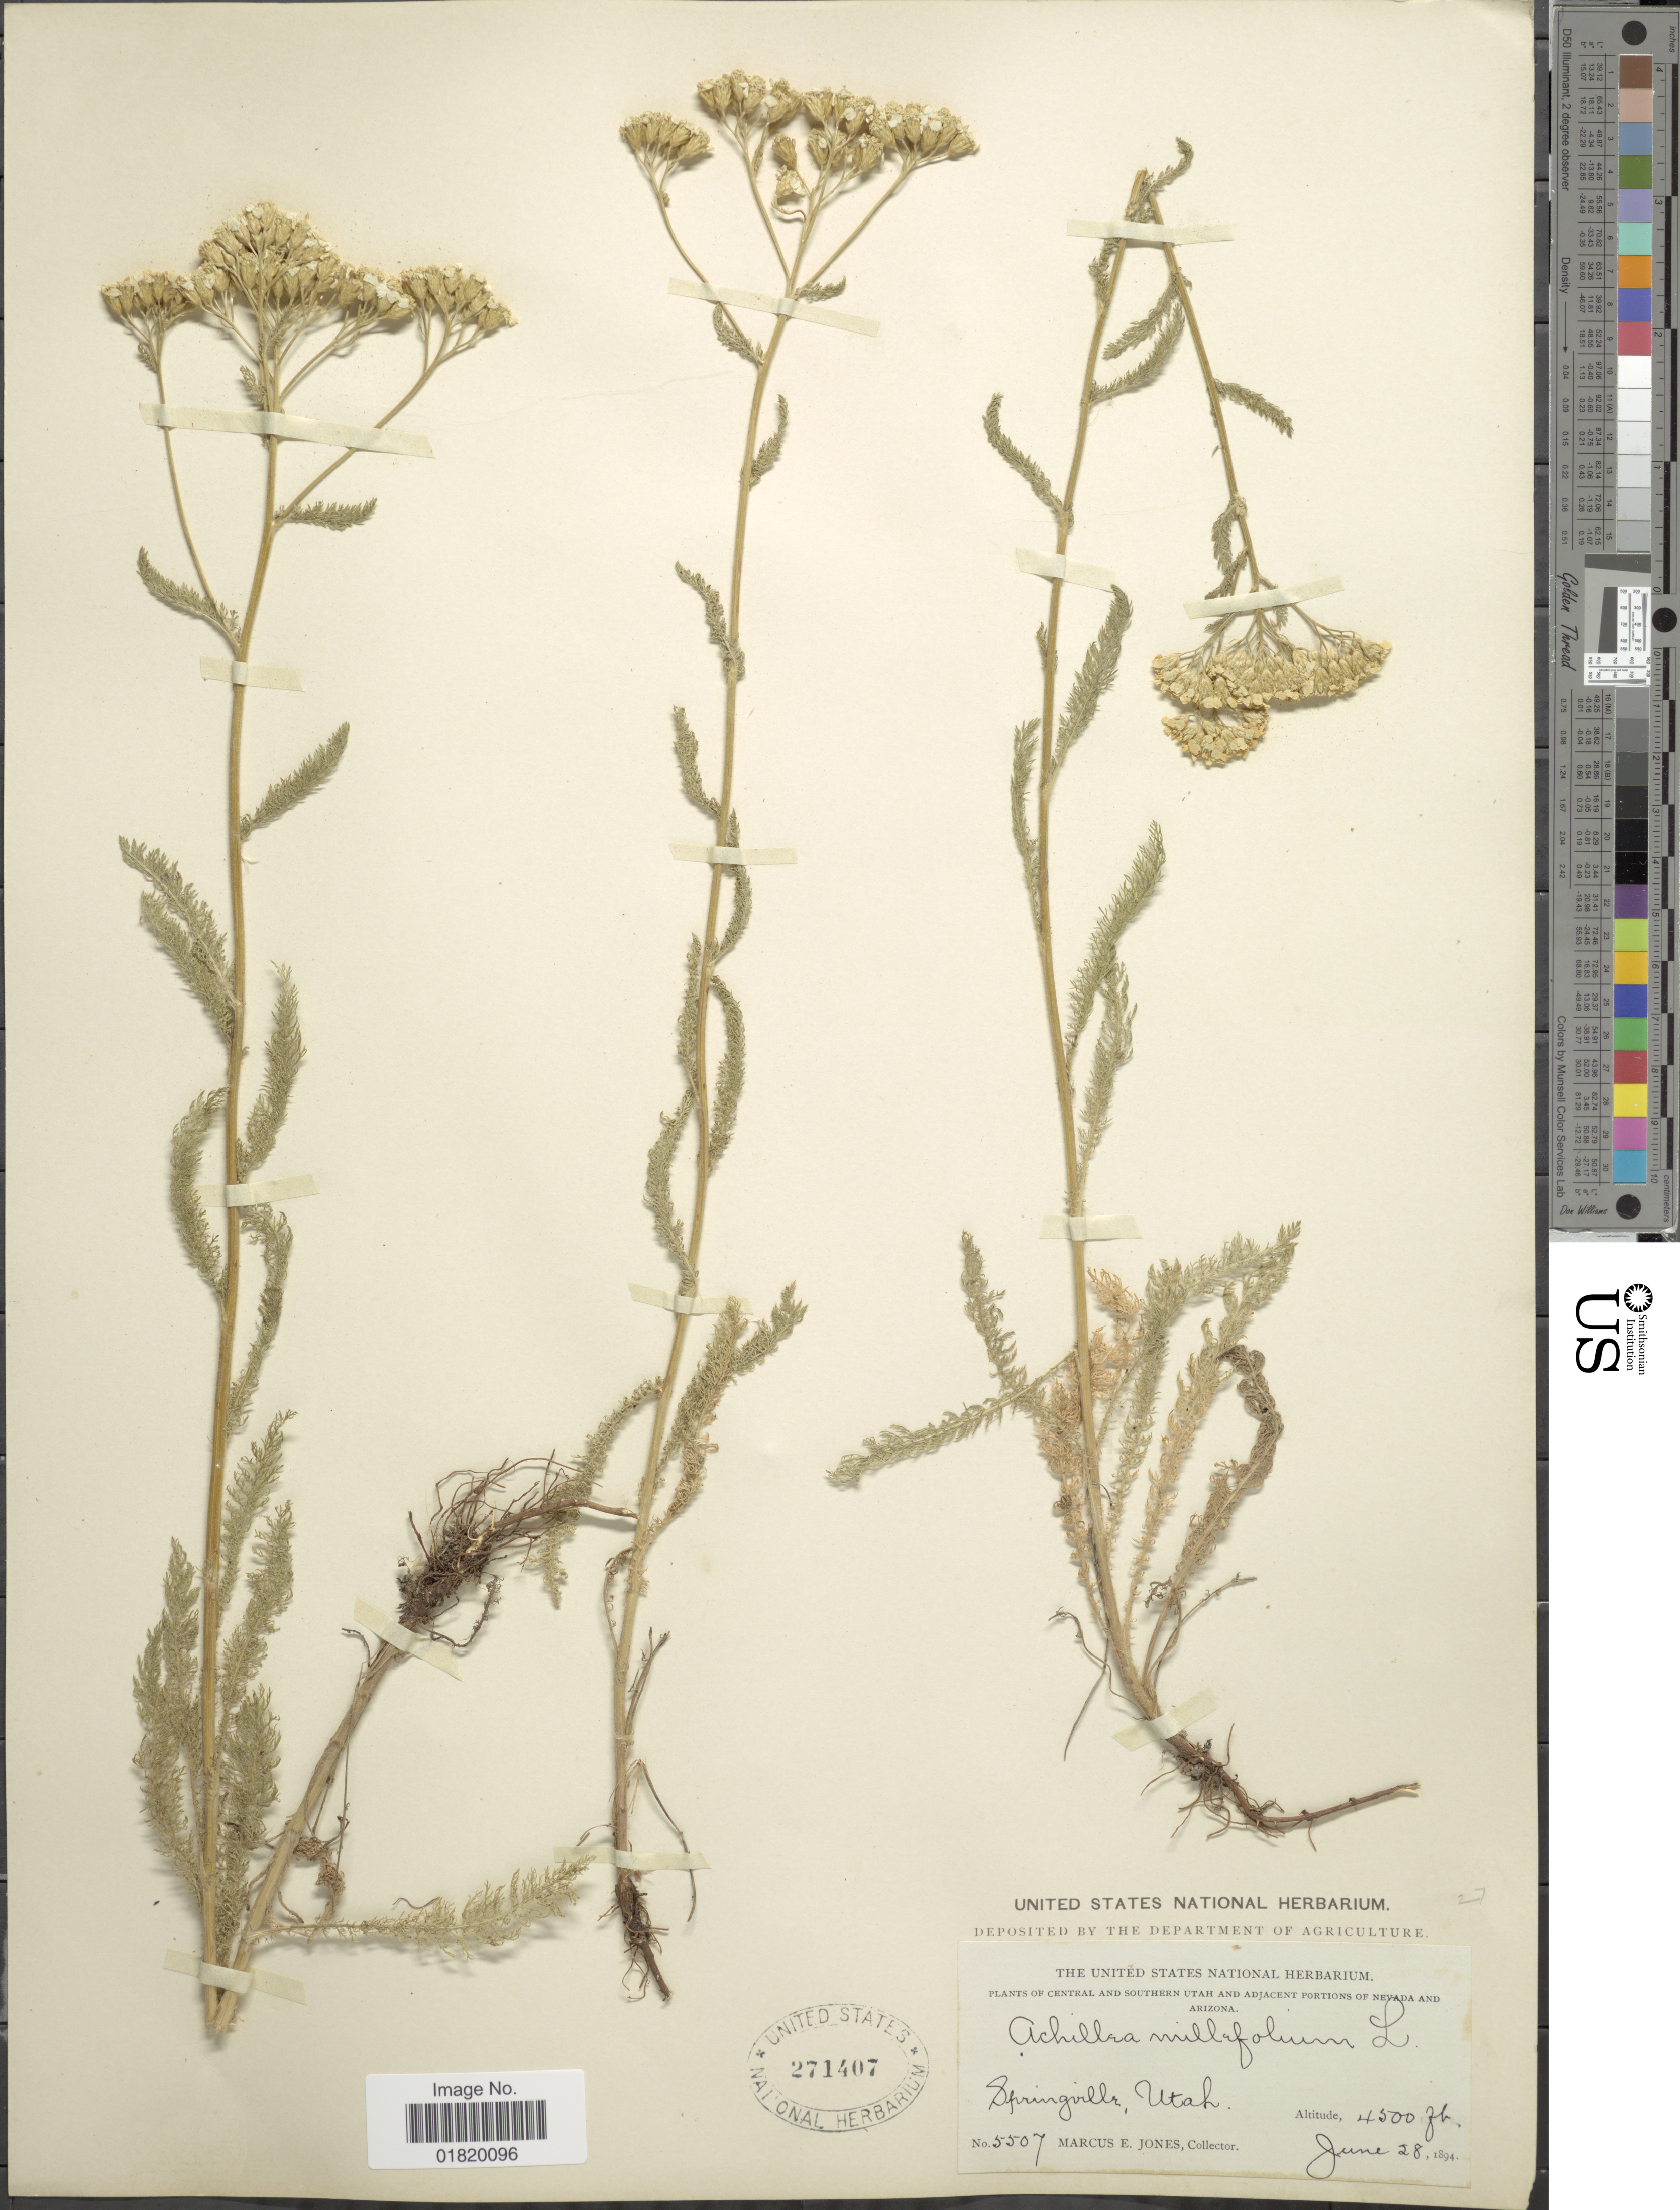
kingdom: Plantae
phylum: Tracheophyta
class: Magnoliopsida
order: Asterales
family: Asteraceae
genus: Achillea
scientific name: Achillea lanulosa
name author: Nutt.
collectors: M. E. Jones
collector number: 5507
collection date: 1894-06-28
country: United States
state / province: Utah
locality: Central and southern Utah. Springville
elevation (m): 1372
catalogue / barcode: US 271407